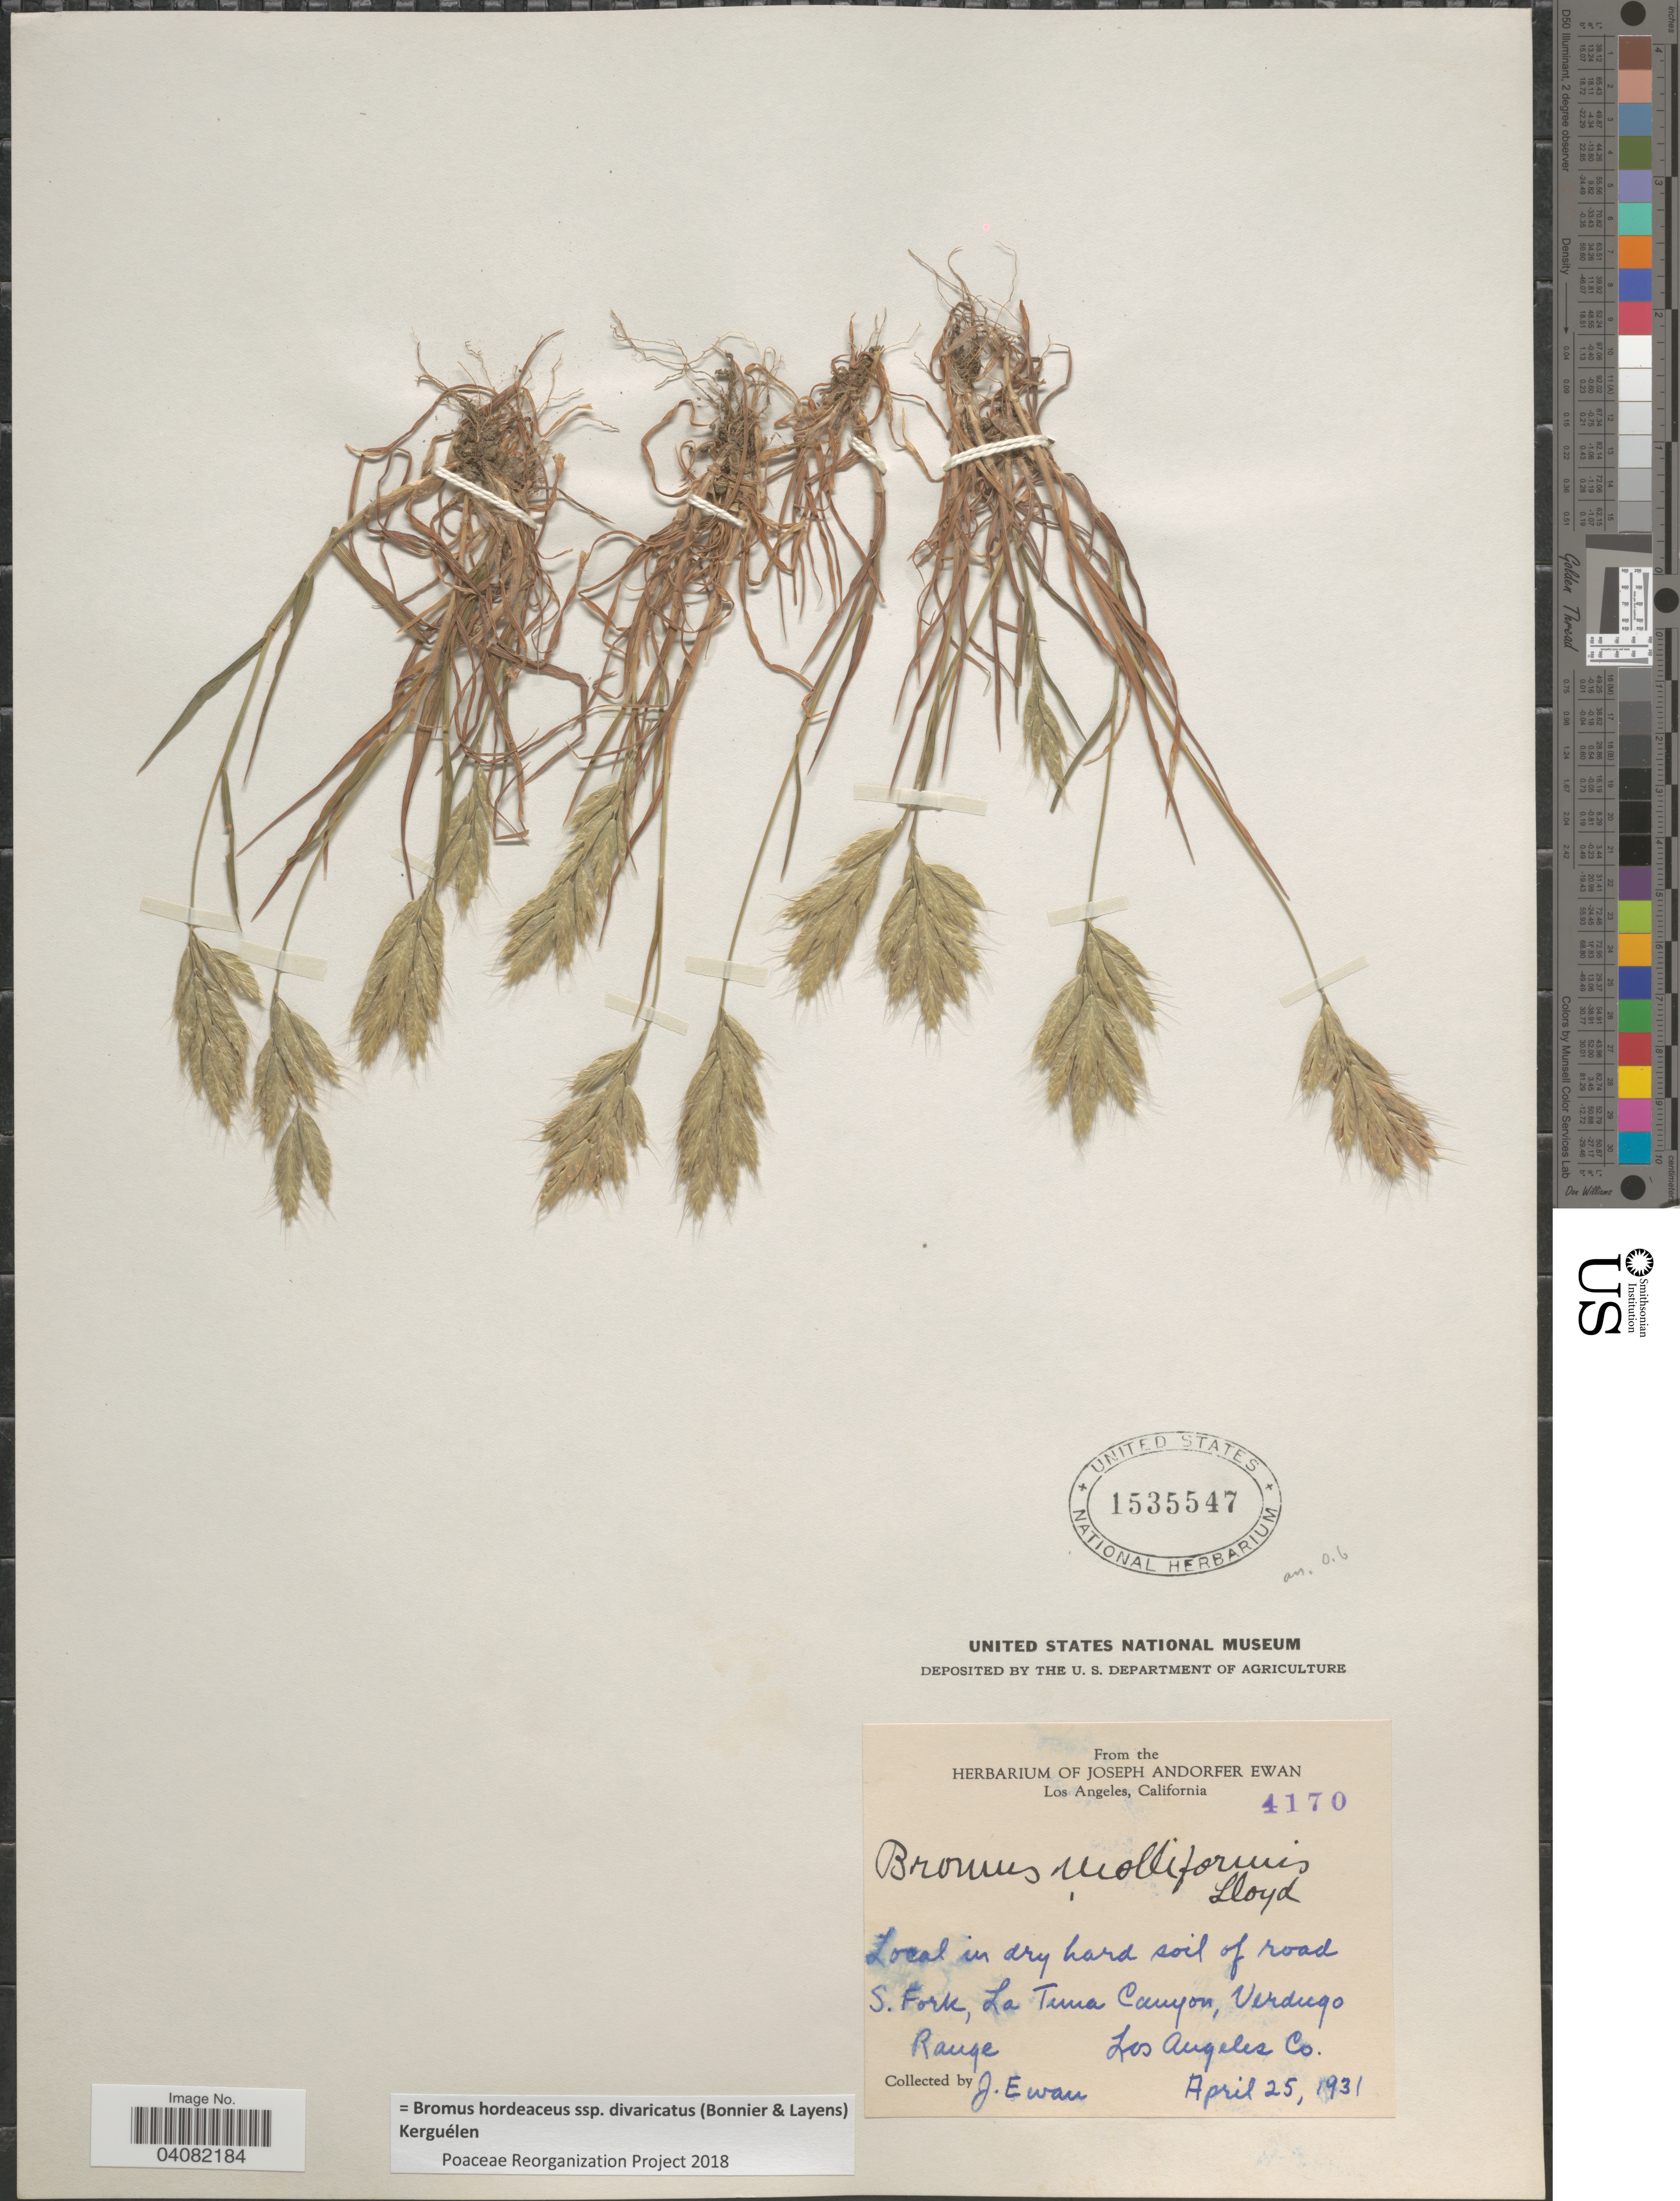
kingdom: Plantae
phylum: Tracheophyta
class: Liliopsida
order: Poales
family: Poaceae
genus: Bromus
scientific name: Bromus hordeaceus subsp. divaricatus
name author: (Bonnier & Layens) Kerguélen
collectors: J. A. Ewan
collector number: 4170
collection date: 1931-04-25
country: United States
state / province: California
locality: S. Fork, La Tuna Canyon, Verdugo Range. Los Angelos Co.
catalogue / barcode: US 1535547